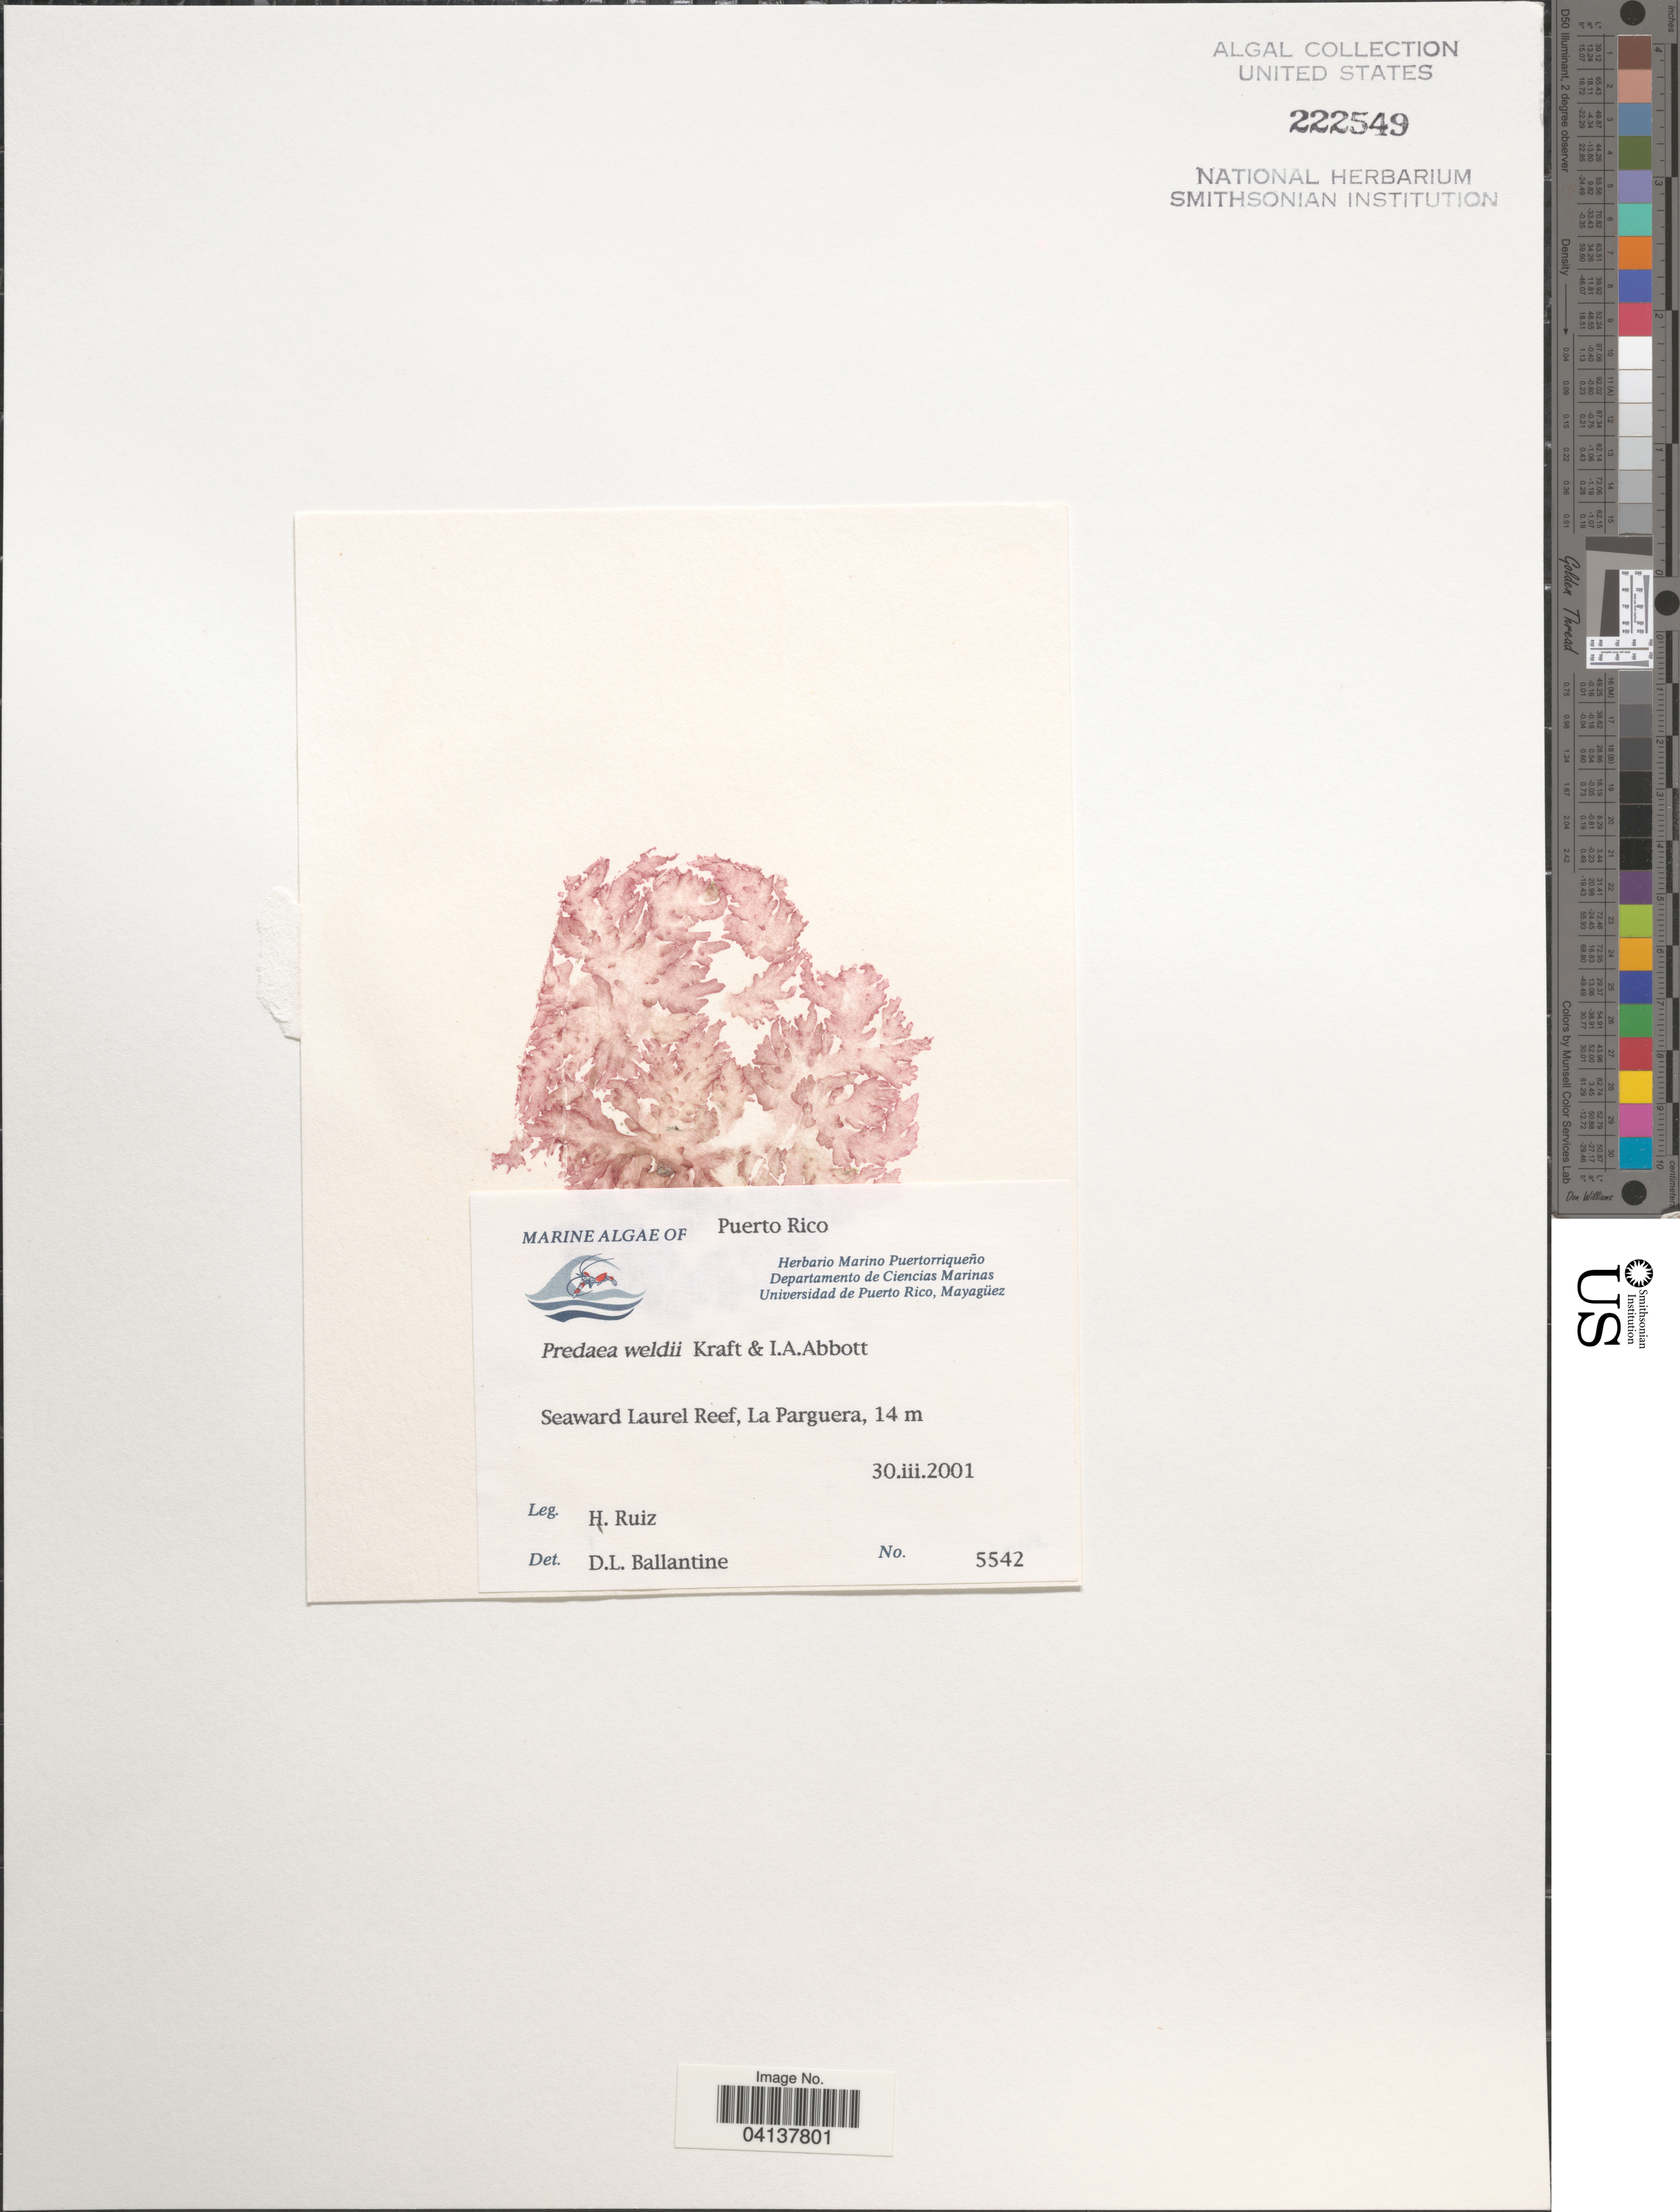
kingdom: Plantae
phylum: Rhodophyta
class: Florideophyceae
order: Nemastomatales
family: Nemastomataceae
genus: Predaea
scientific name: Predaea weldii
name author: G.T.Kraft & I.A. Abbott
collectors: H. Ruiz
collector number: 5542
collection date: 2001-03-30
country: Puerto Rico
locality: Seaward Laurel Reef, La Parguera.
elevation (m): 14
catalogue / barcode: US 222549